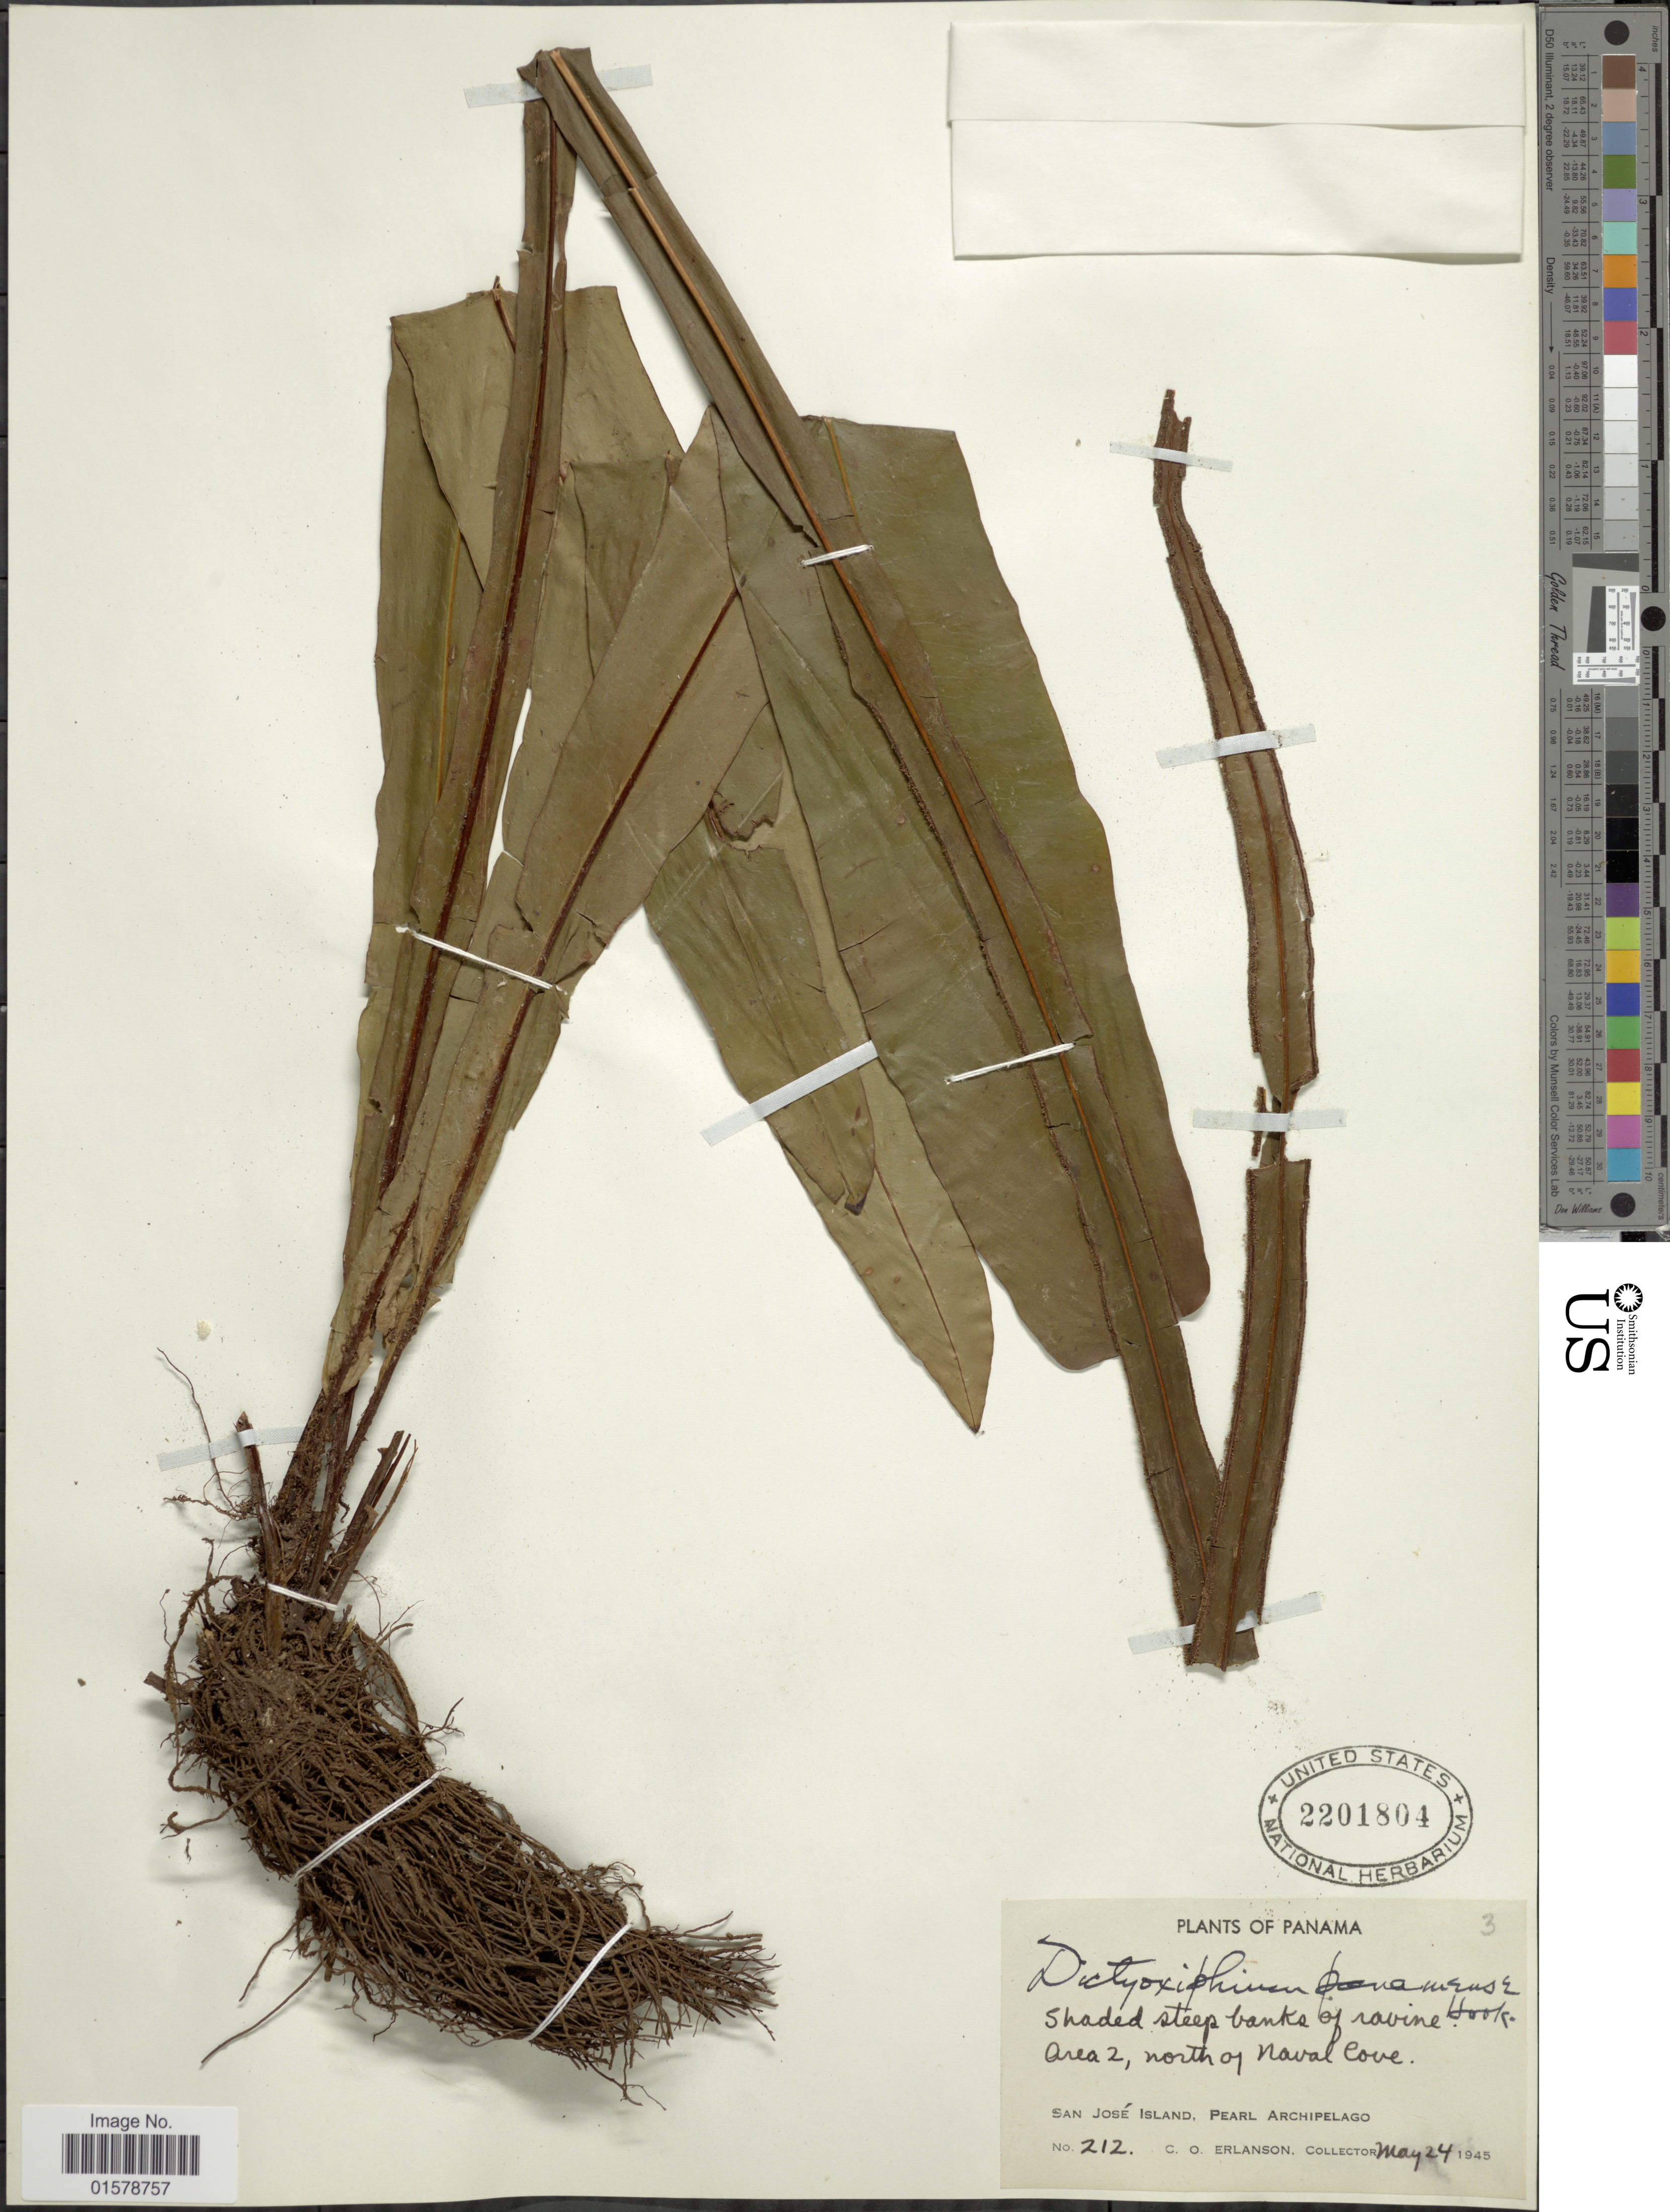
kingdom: Plantae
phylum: Tracheophyta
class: Polypodiopsida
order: Polypodiales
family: Tectariaceae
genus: Tectaria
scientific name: Tectaria panamensis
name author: (Hook.) R.M. Tryon & A.F. Tryon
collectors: C. O. Erlanson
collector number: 212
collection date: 1945-05-24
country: Costa Rica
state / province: San José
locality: Panama, San Jose island, Pearl Archipelago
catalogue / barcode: US 2201804